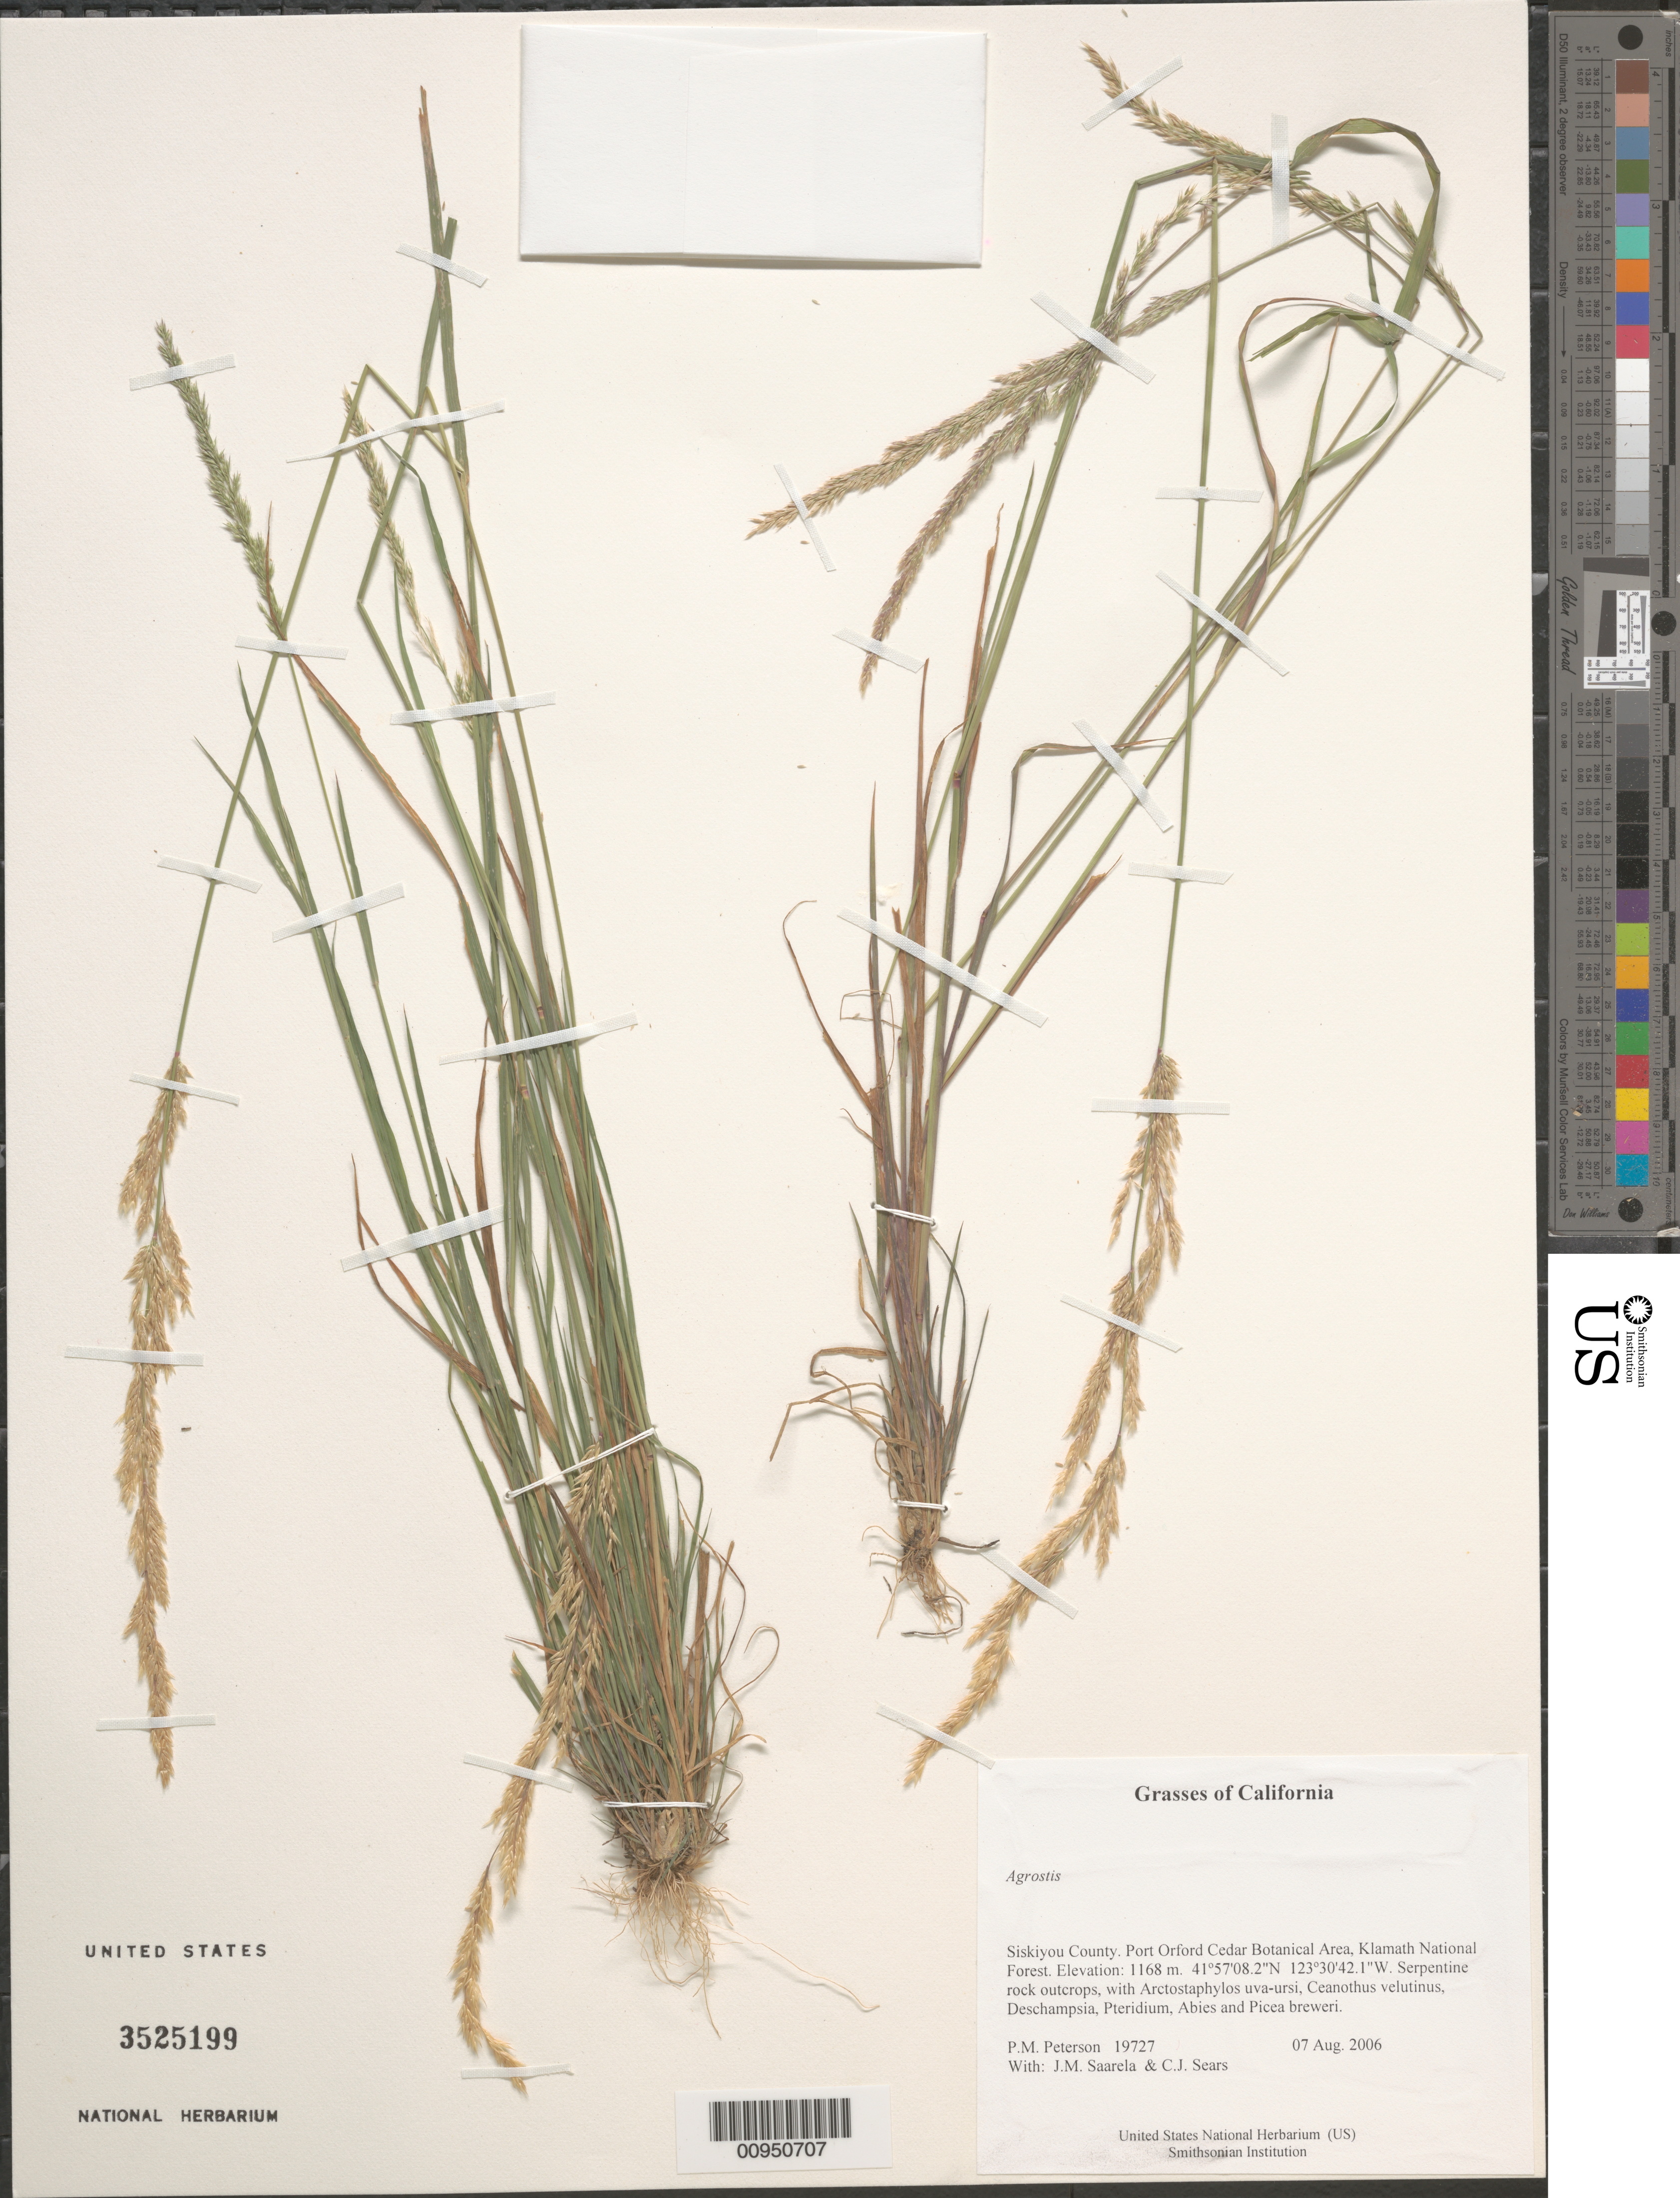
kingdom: Plantae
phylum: Tracheophyta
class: Liliopsida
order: Poales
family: Poaceae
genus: Agrostis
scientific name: Agrostis sp.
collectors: P. M. Peterson, J. Saarela & C. Sears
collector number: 19727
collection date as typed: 07 Aug 2006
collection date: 2006-08-07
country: United States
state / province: California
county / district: Siskiyou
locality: Port Orford Cedar Botanical Area, Klamath National Forest.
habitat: Serpentine rock outcrops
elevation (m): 1168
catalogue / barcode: US 3525199